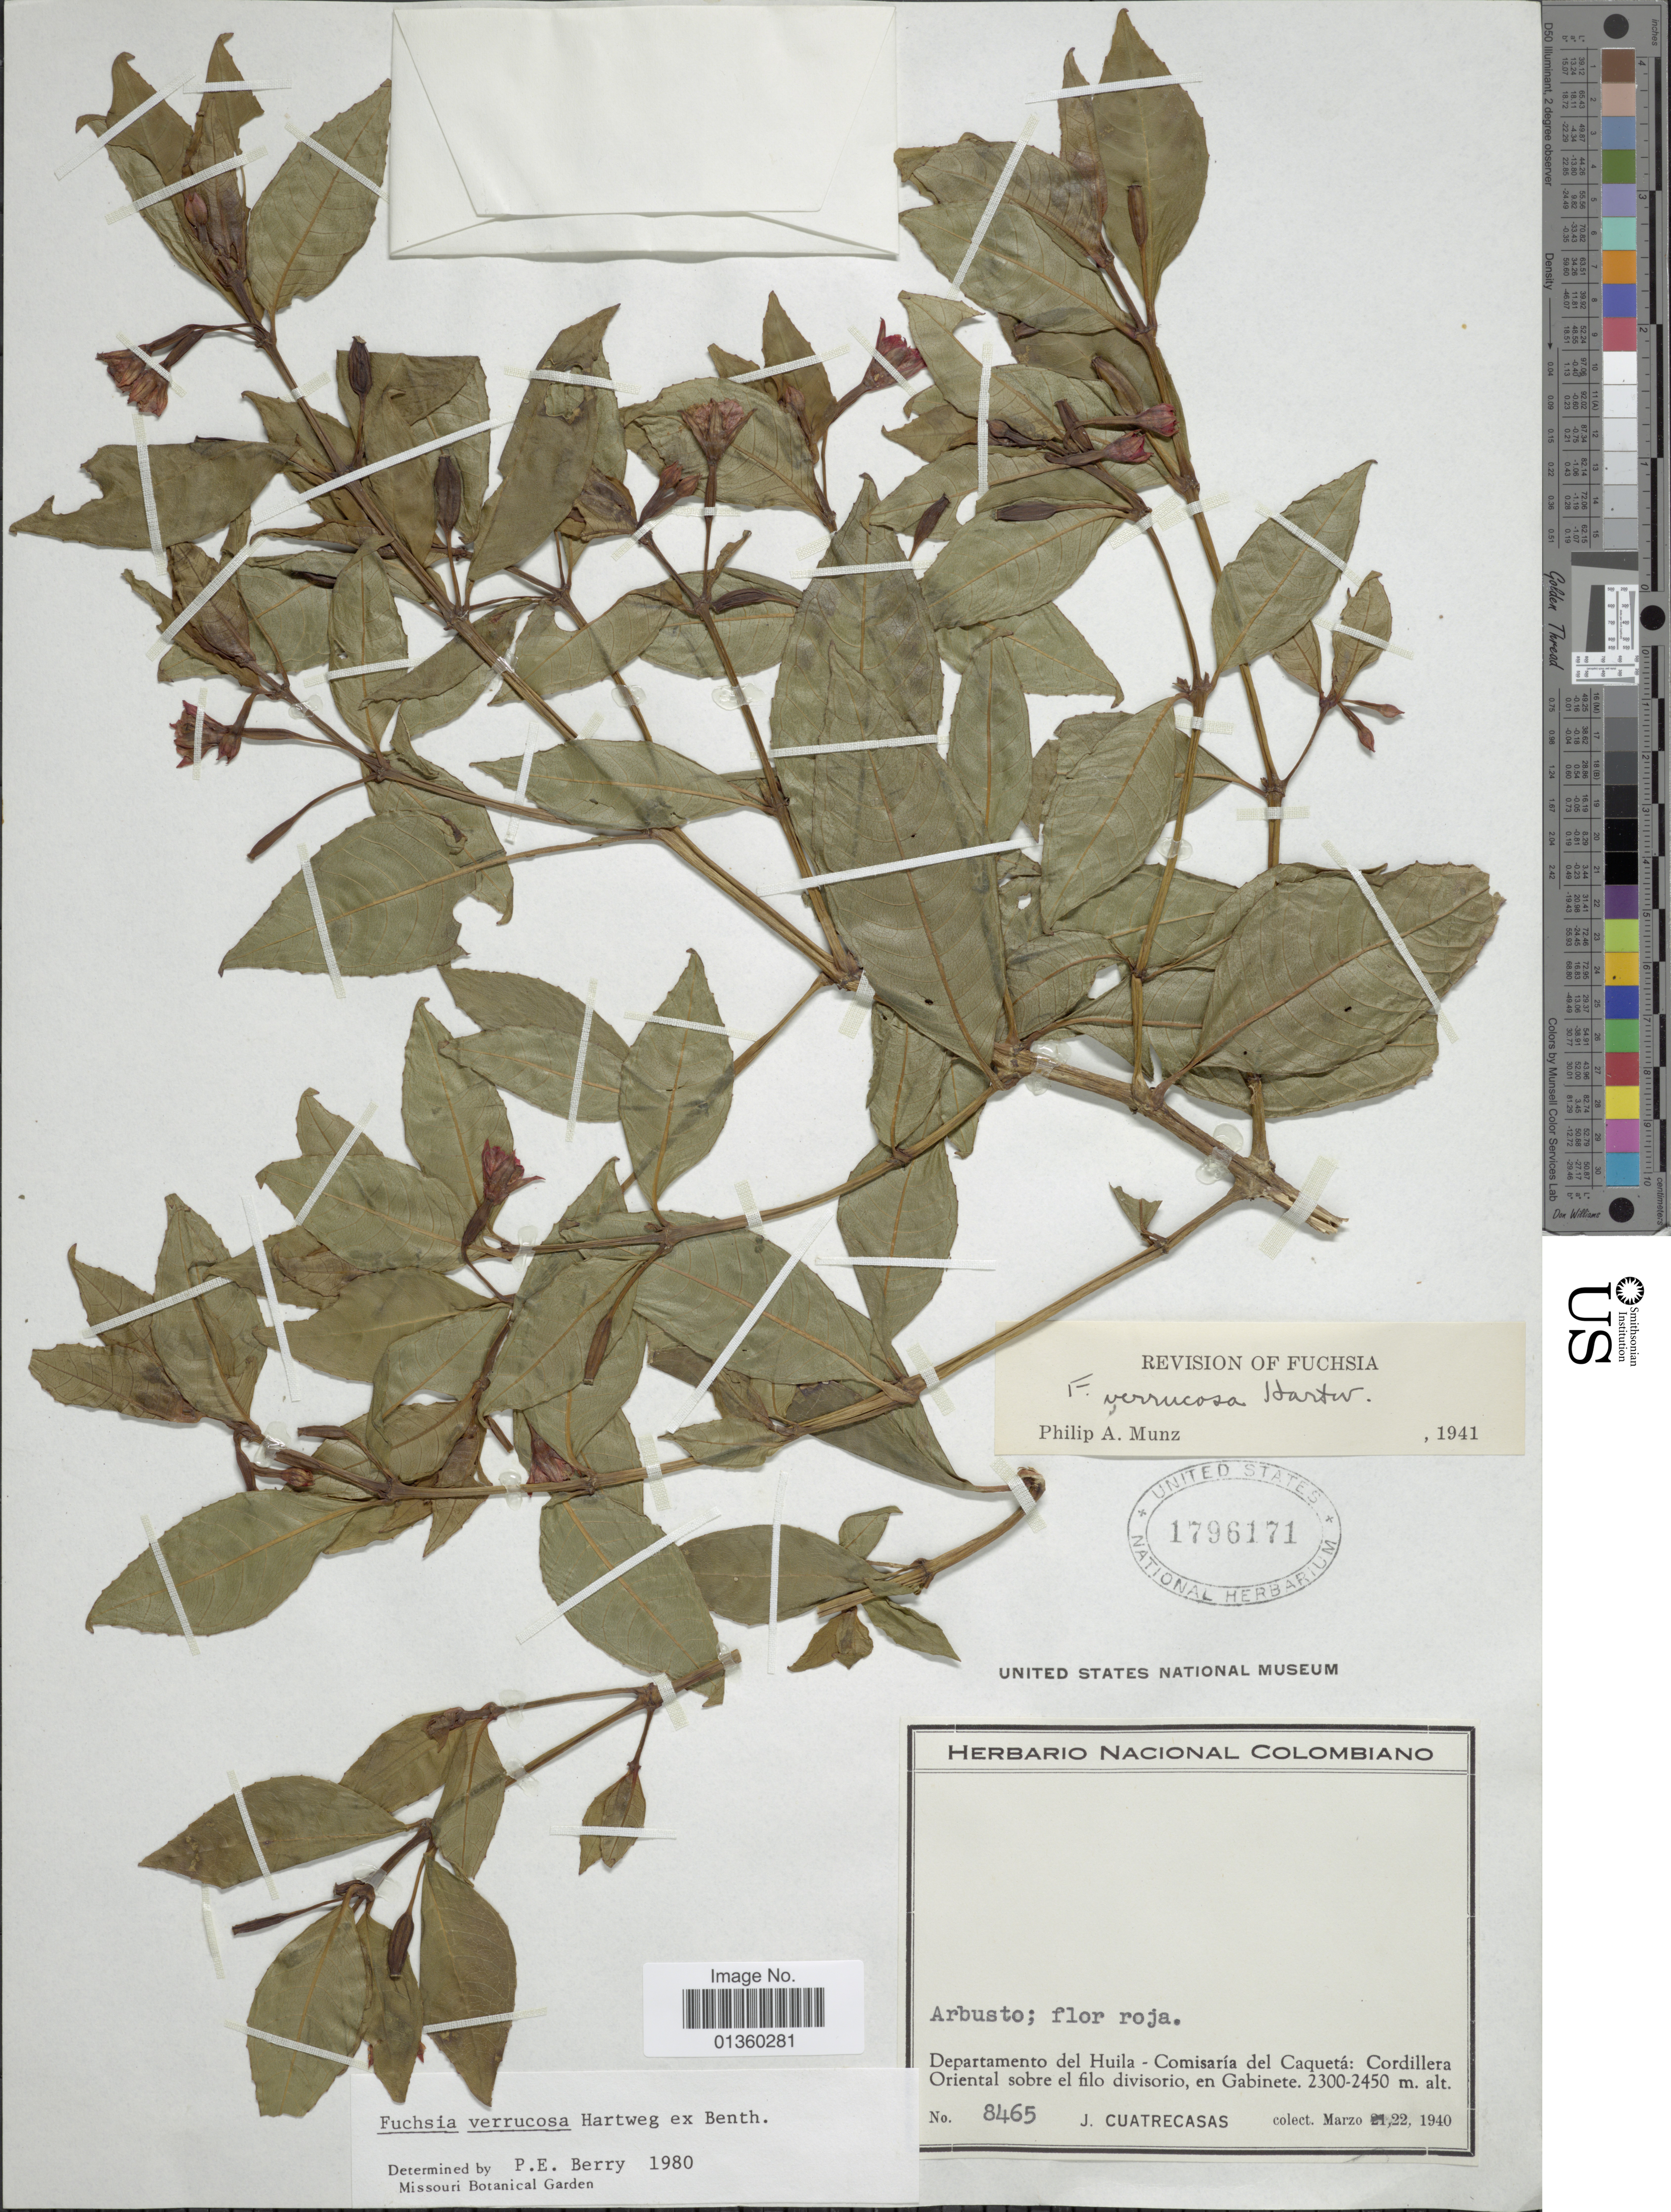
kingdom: Plantae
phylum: Tracheophyta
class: Magnoliopsida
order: Myrtales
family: Onagraceae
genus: Fuchsia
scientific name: Fuchsia verrucosa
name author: Hartw. ex Benth.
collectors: J. Cuatrecasas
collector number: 8465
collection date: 1940-03-22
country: Colombia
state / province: Huila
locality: Comisaría del Caquetá: Cordillera Oriental sobre el filo divisorio, en Gabinete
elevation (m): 2300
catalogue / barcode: US 1796171